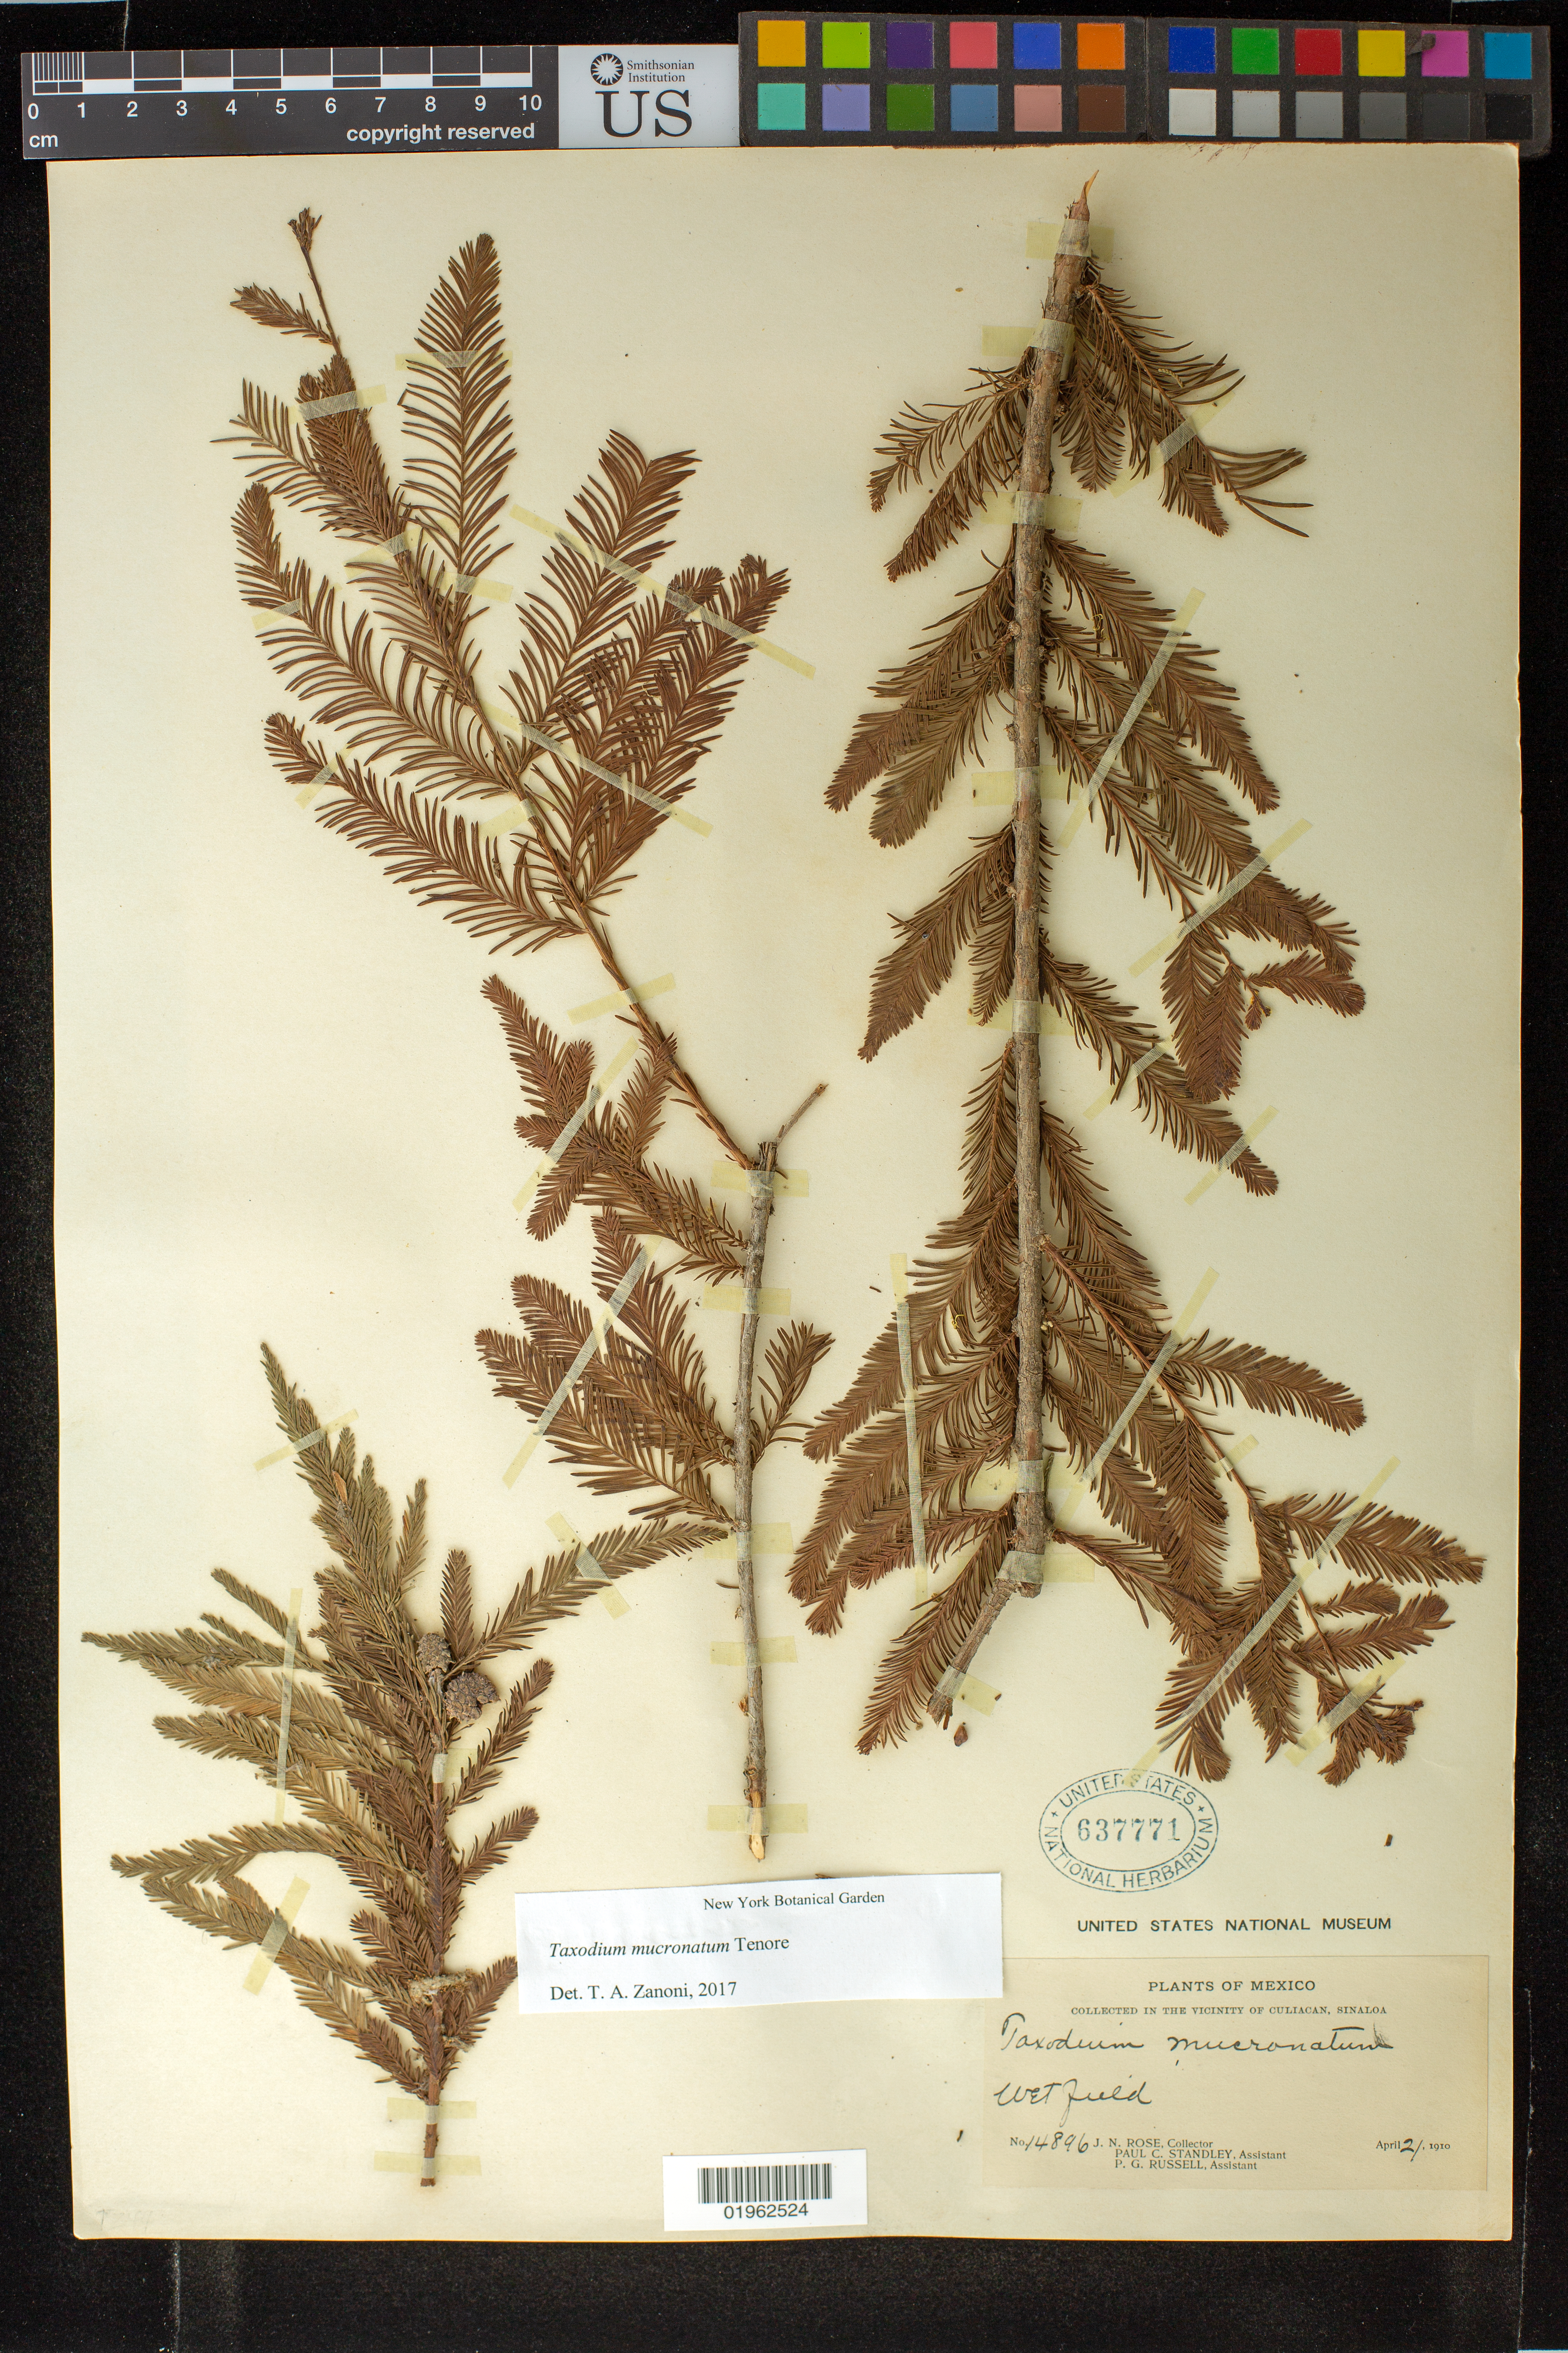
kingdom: Plantae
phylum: Tracheophyta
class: Pinopsida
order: Pinales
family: Cupressaceae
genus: Taxodium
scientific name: Taxodium mucronatum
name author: Ten.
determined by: Zanoni, T. A., (NY), New York Botanical Garden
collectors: J. N. Rose, P. C. Standley & P. G. Russell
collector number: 14896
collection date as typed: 02 Apr 1910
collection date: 1910-04-02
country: Mexico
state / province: Sinaloa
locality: Vicinity of Culiacan. Wet field.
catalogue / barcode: US 637771